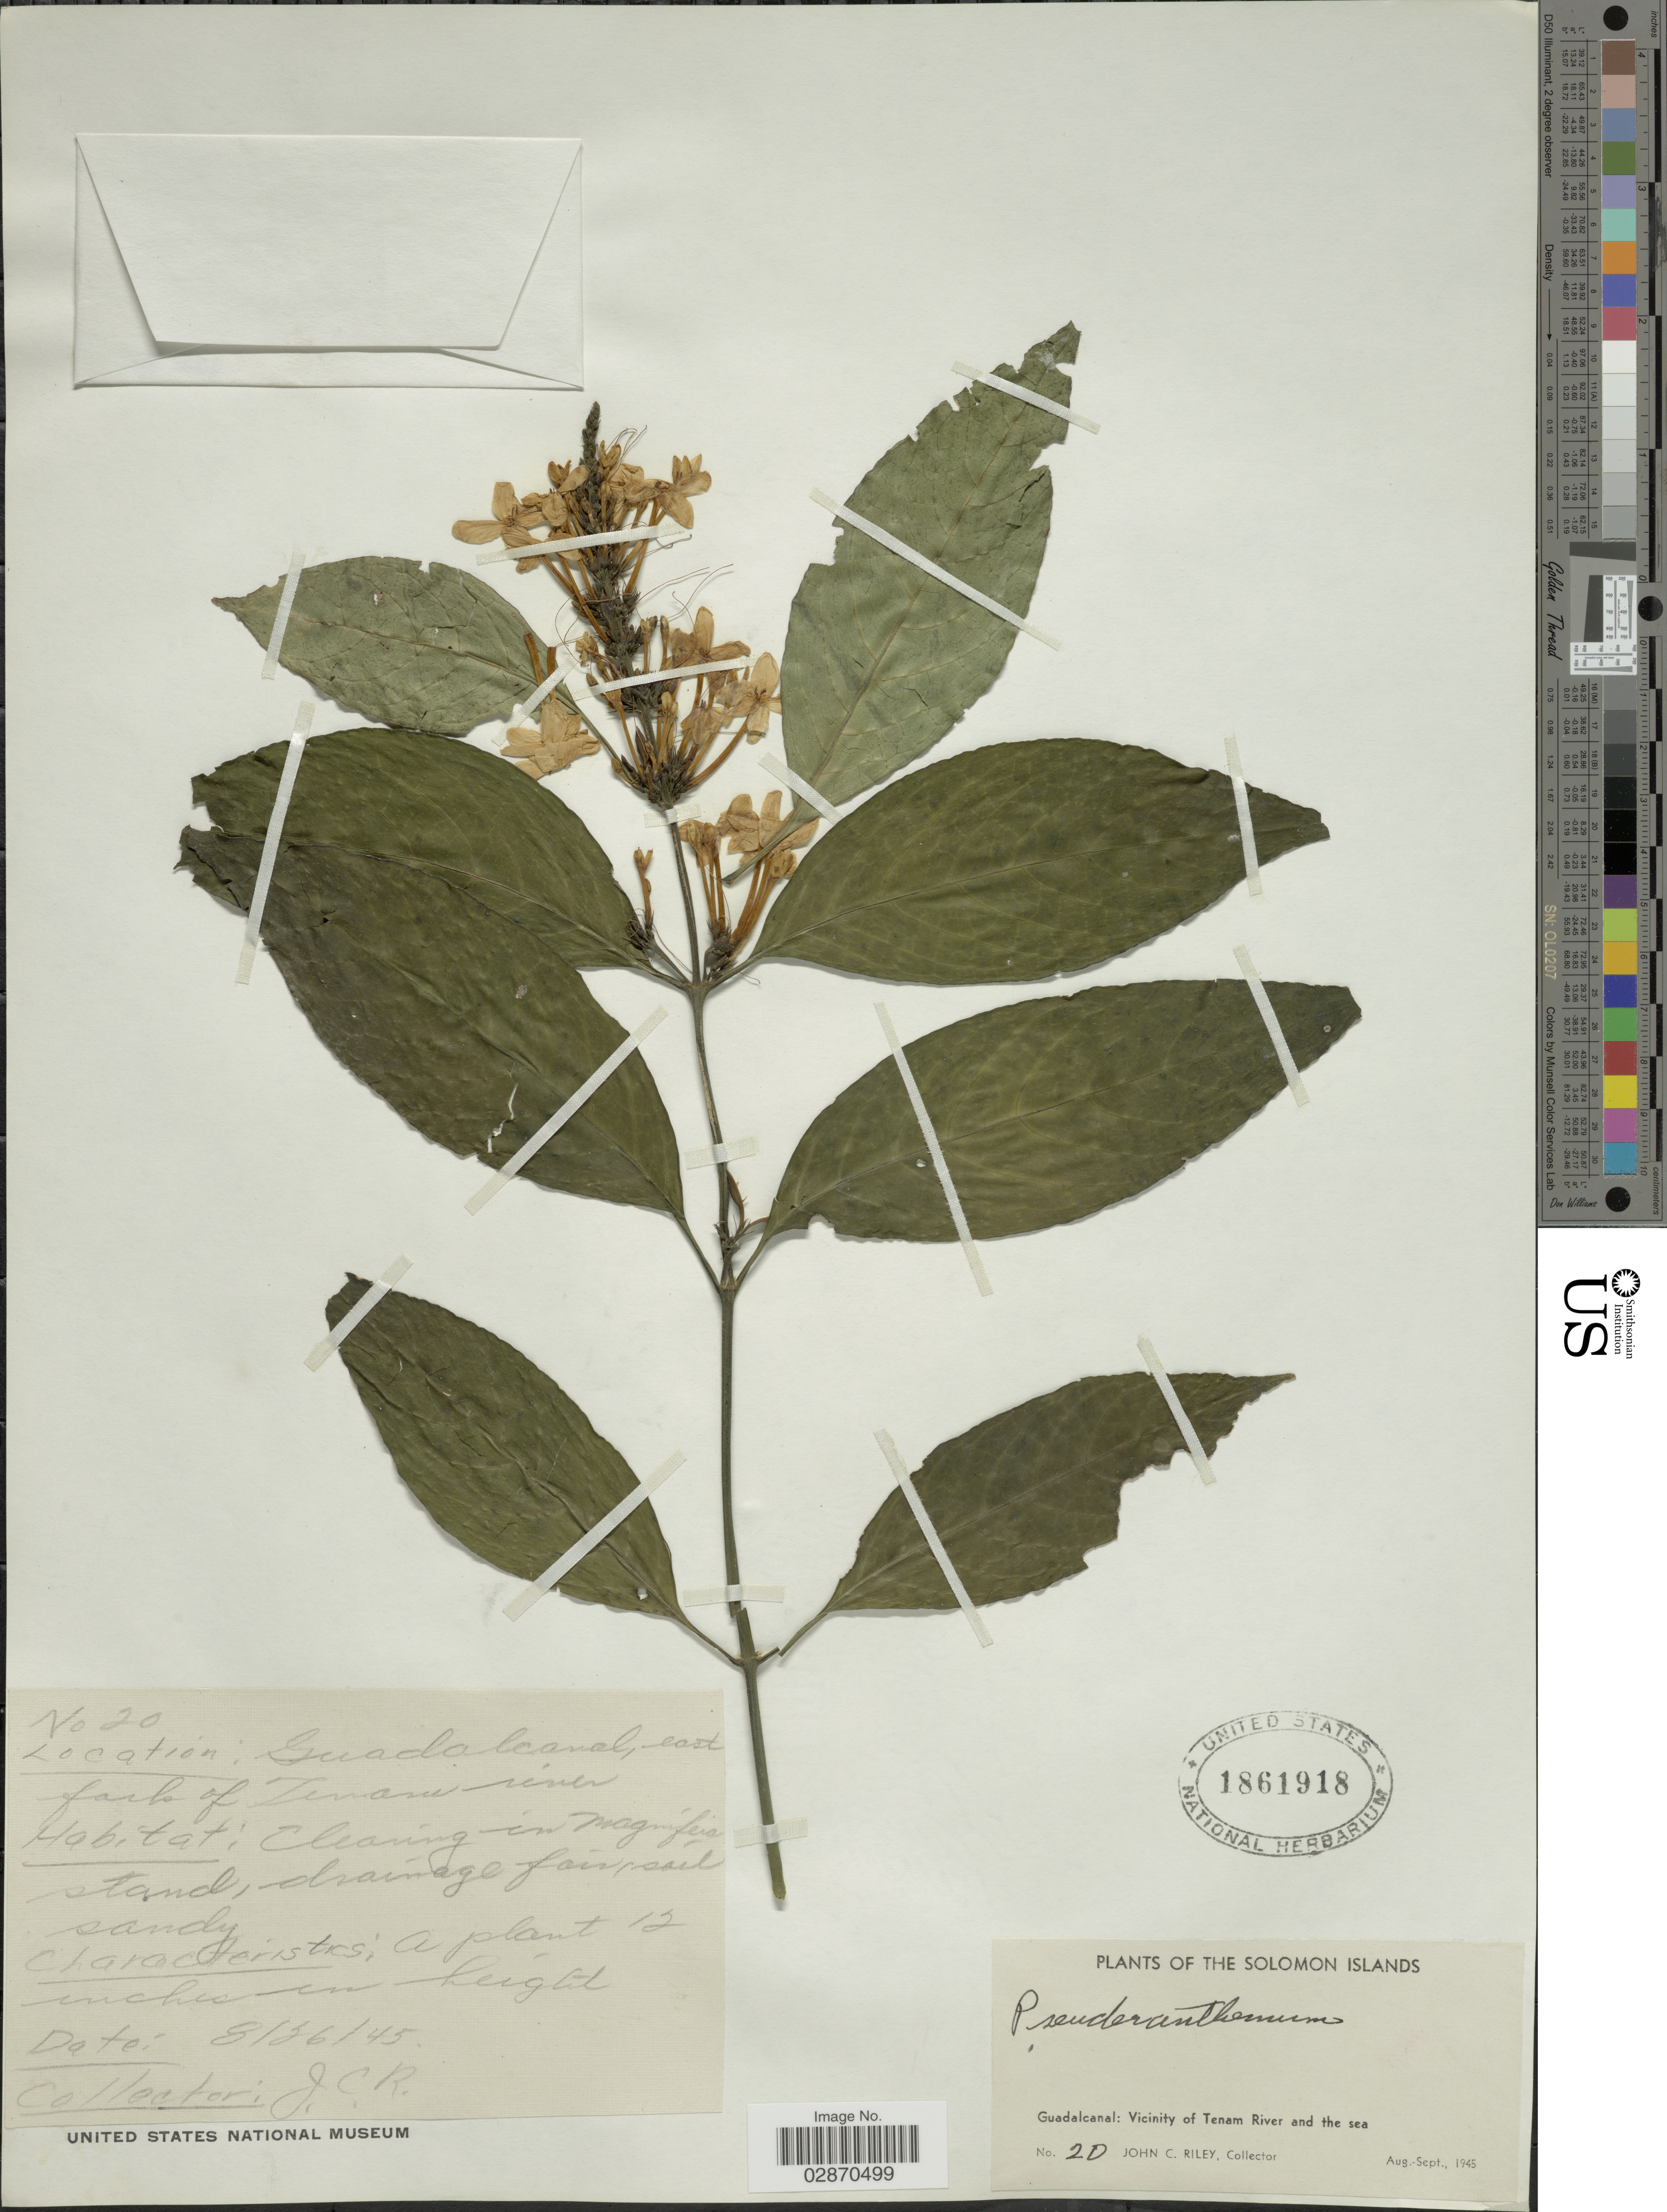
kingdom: Plantae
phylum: Tracheophyta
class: Magnoliopsida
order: Lamiales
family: Acanthaceae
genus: Pseuderanthemum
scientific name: Pseuderanthemum sp.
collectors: J. C. Riley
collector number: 20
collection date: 1945-08-26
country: Solomon Islands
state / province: Solomon Islands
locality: Guadalcanal: Vicinity of Tenam river and the sea. Guadalcanal east fork of Tenam river.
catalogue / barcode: US 1861918